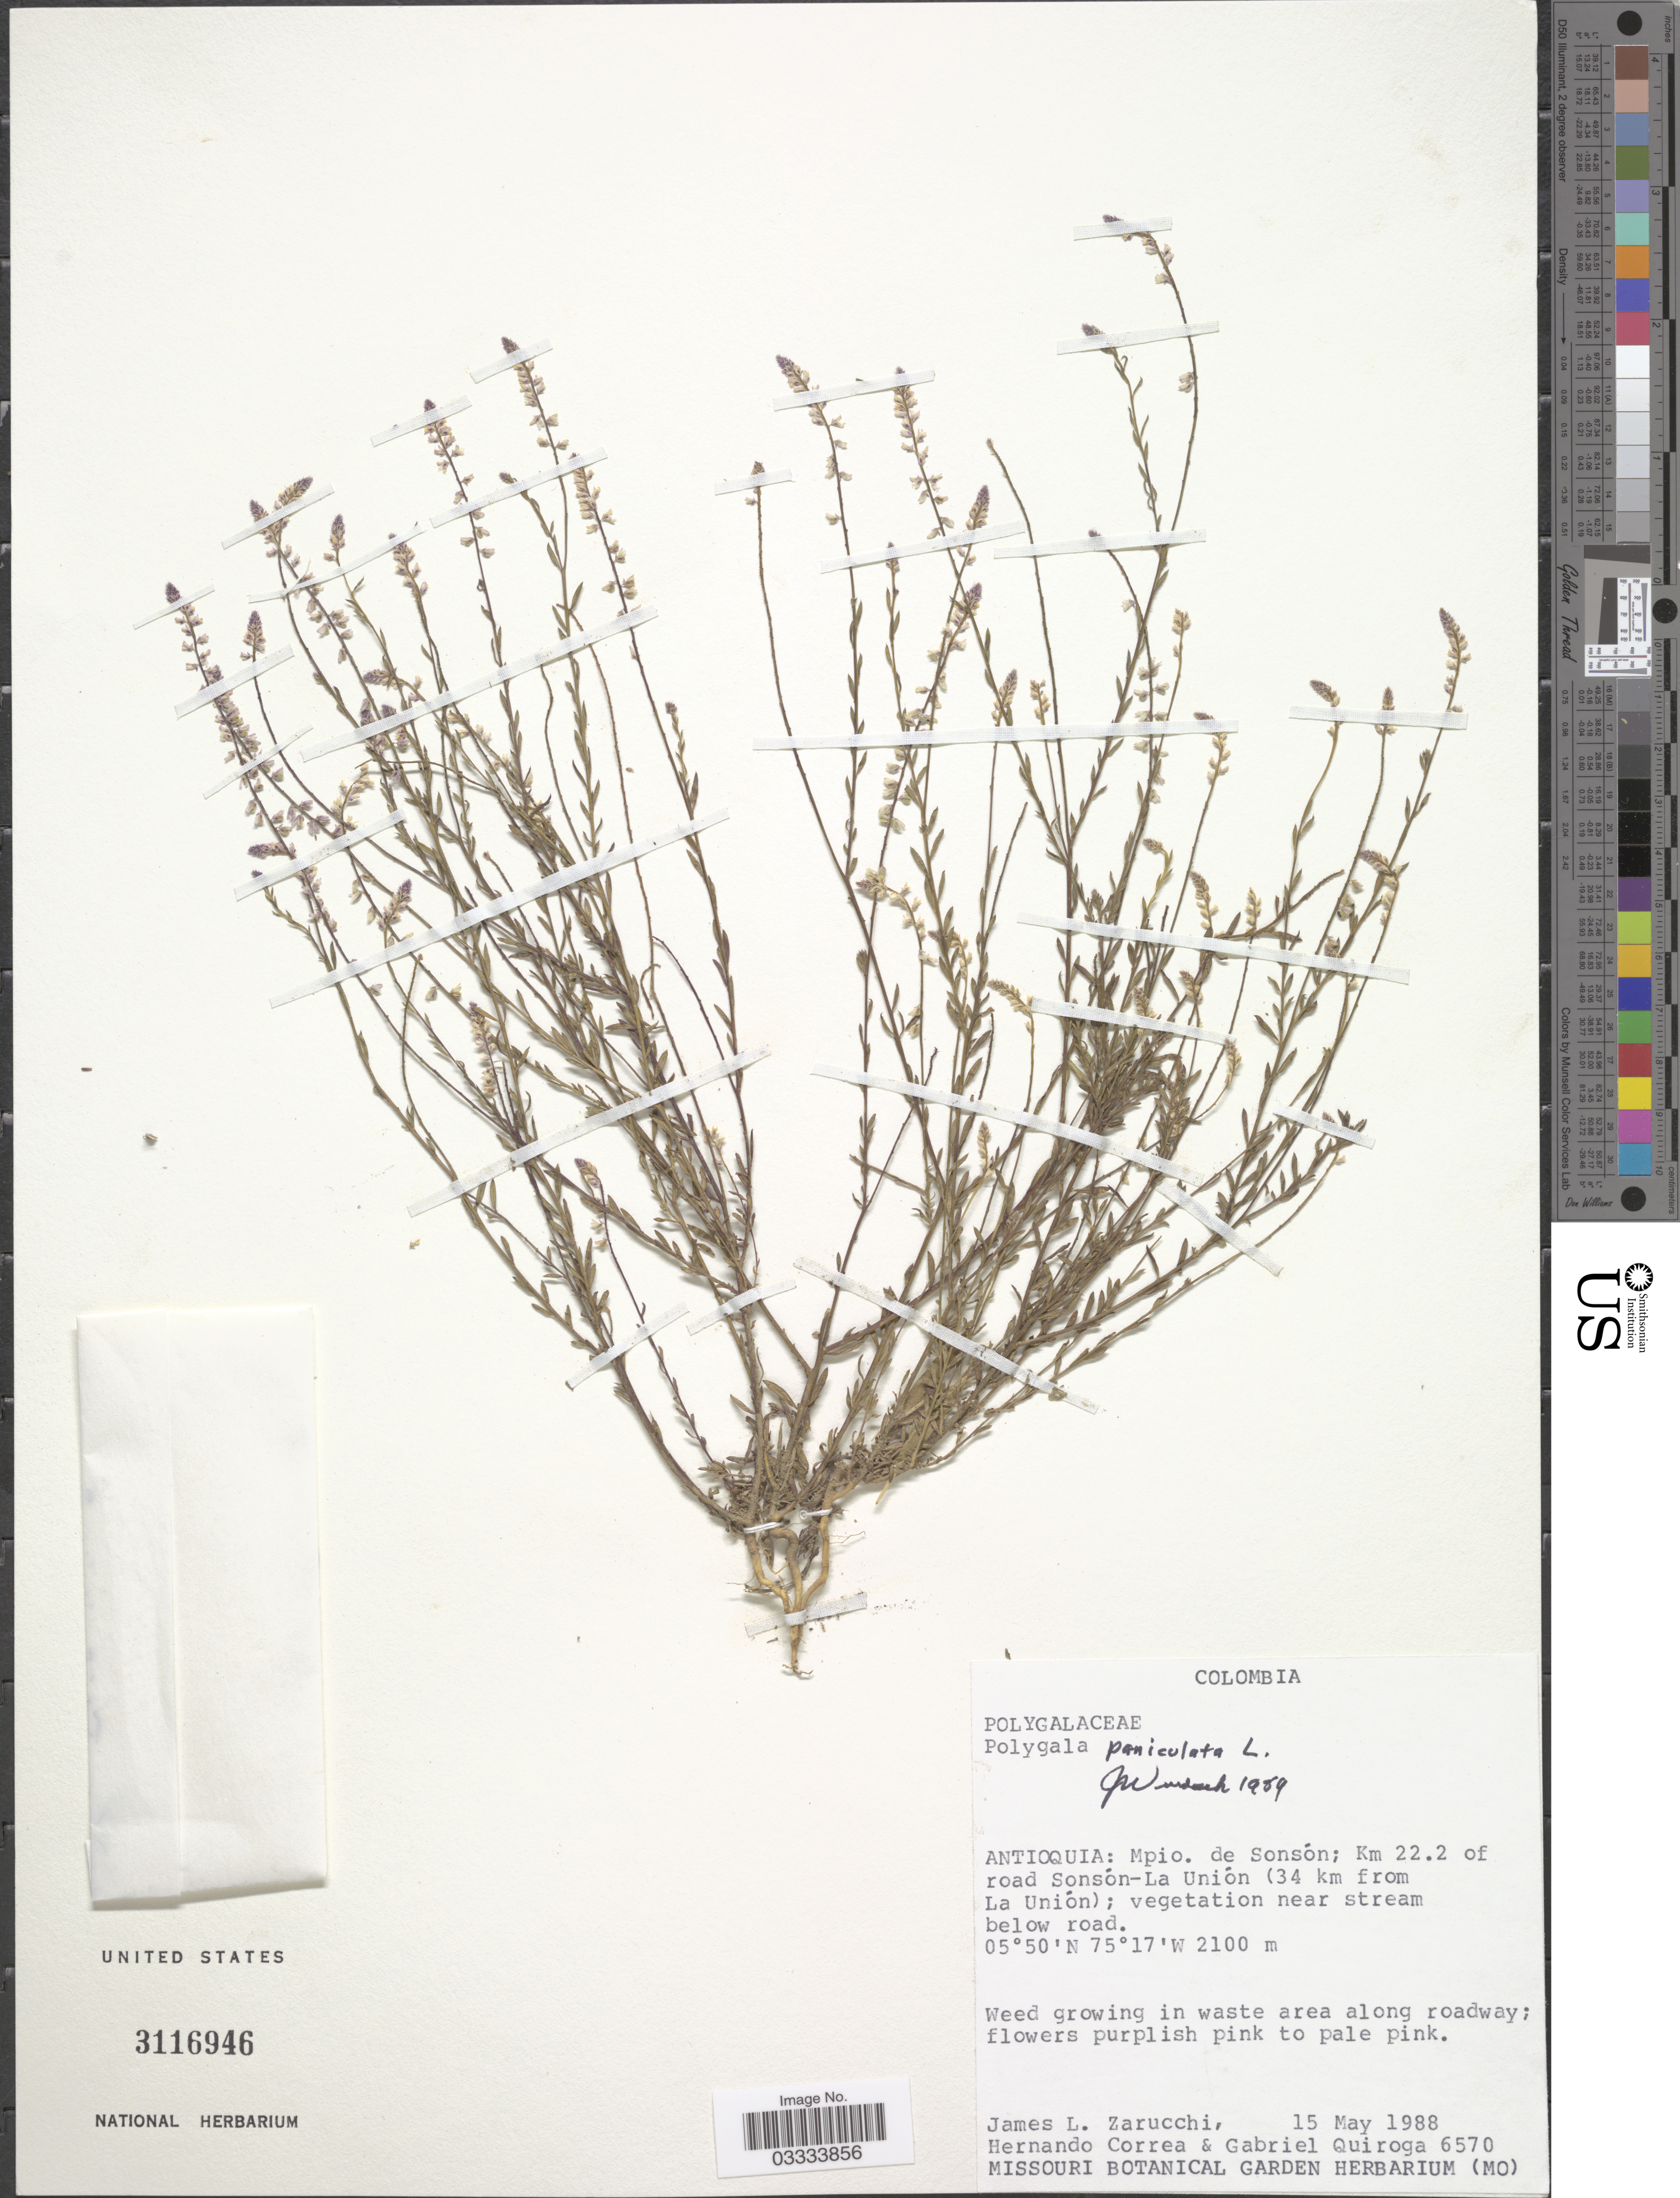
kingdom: Plantae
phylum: Tracheophyta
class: Magnoliopsida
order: Fabales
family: Polygalaceae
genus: Polygala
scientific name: Polygala paniculata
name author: L.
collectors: J. L. Zarucchi, H. Correa & G. Quiroga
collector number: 6570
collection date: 1988-05-15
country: Colombia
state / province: Antioquia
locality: Mpio. de Sonsón; Km 22.2 of road Sonsón-La Unión (34 km from La Unión).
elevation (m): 2100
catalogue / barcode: US 3116946